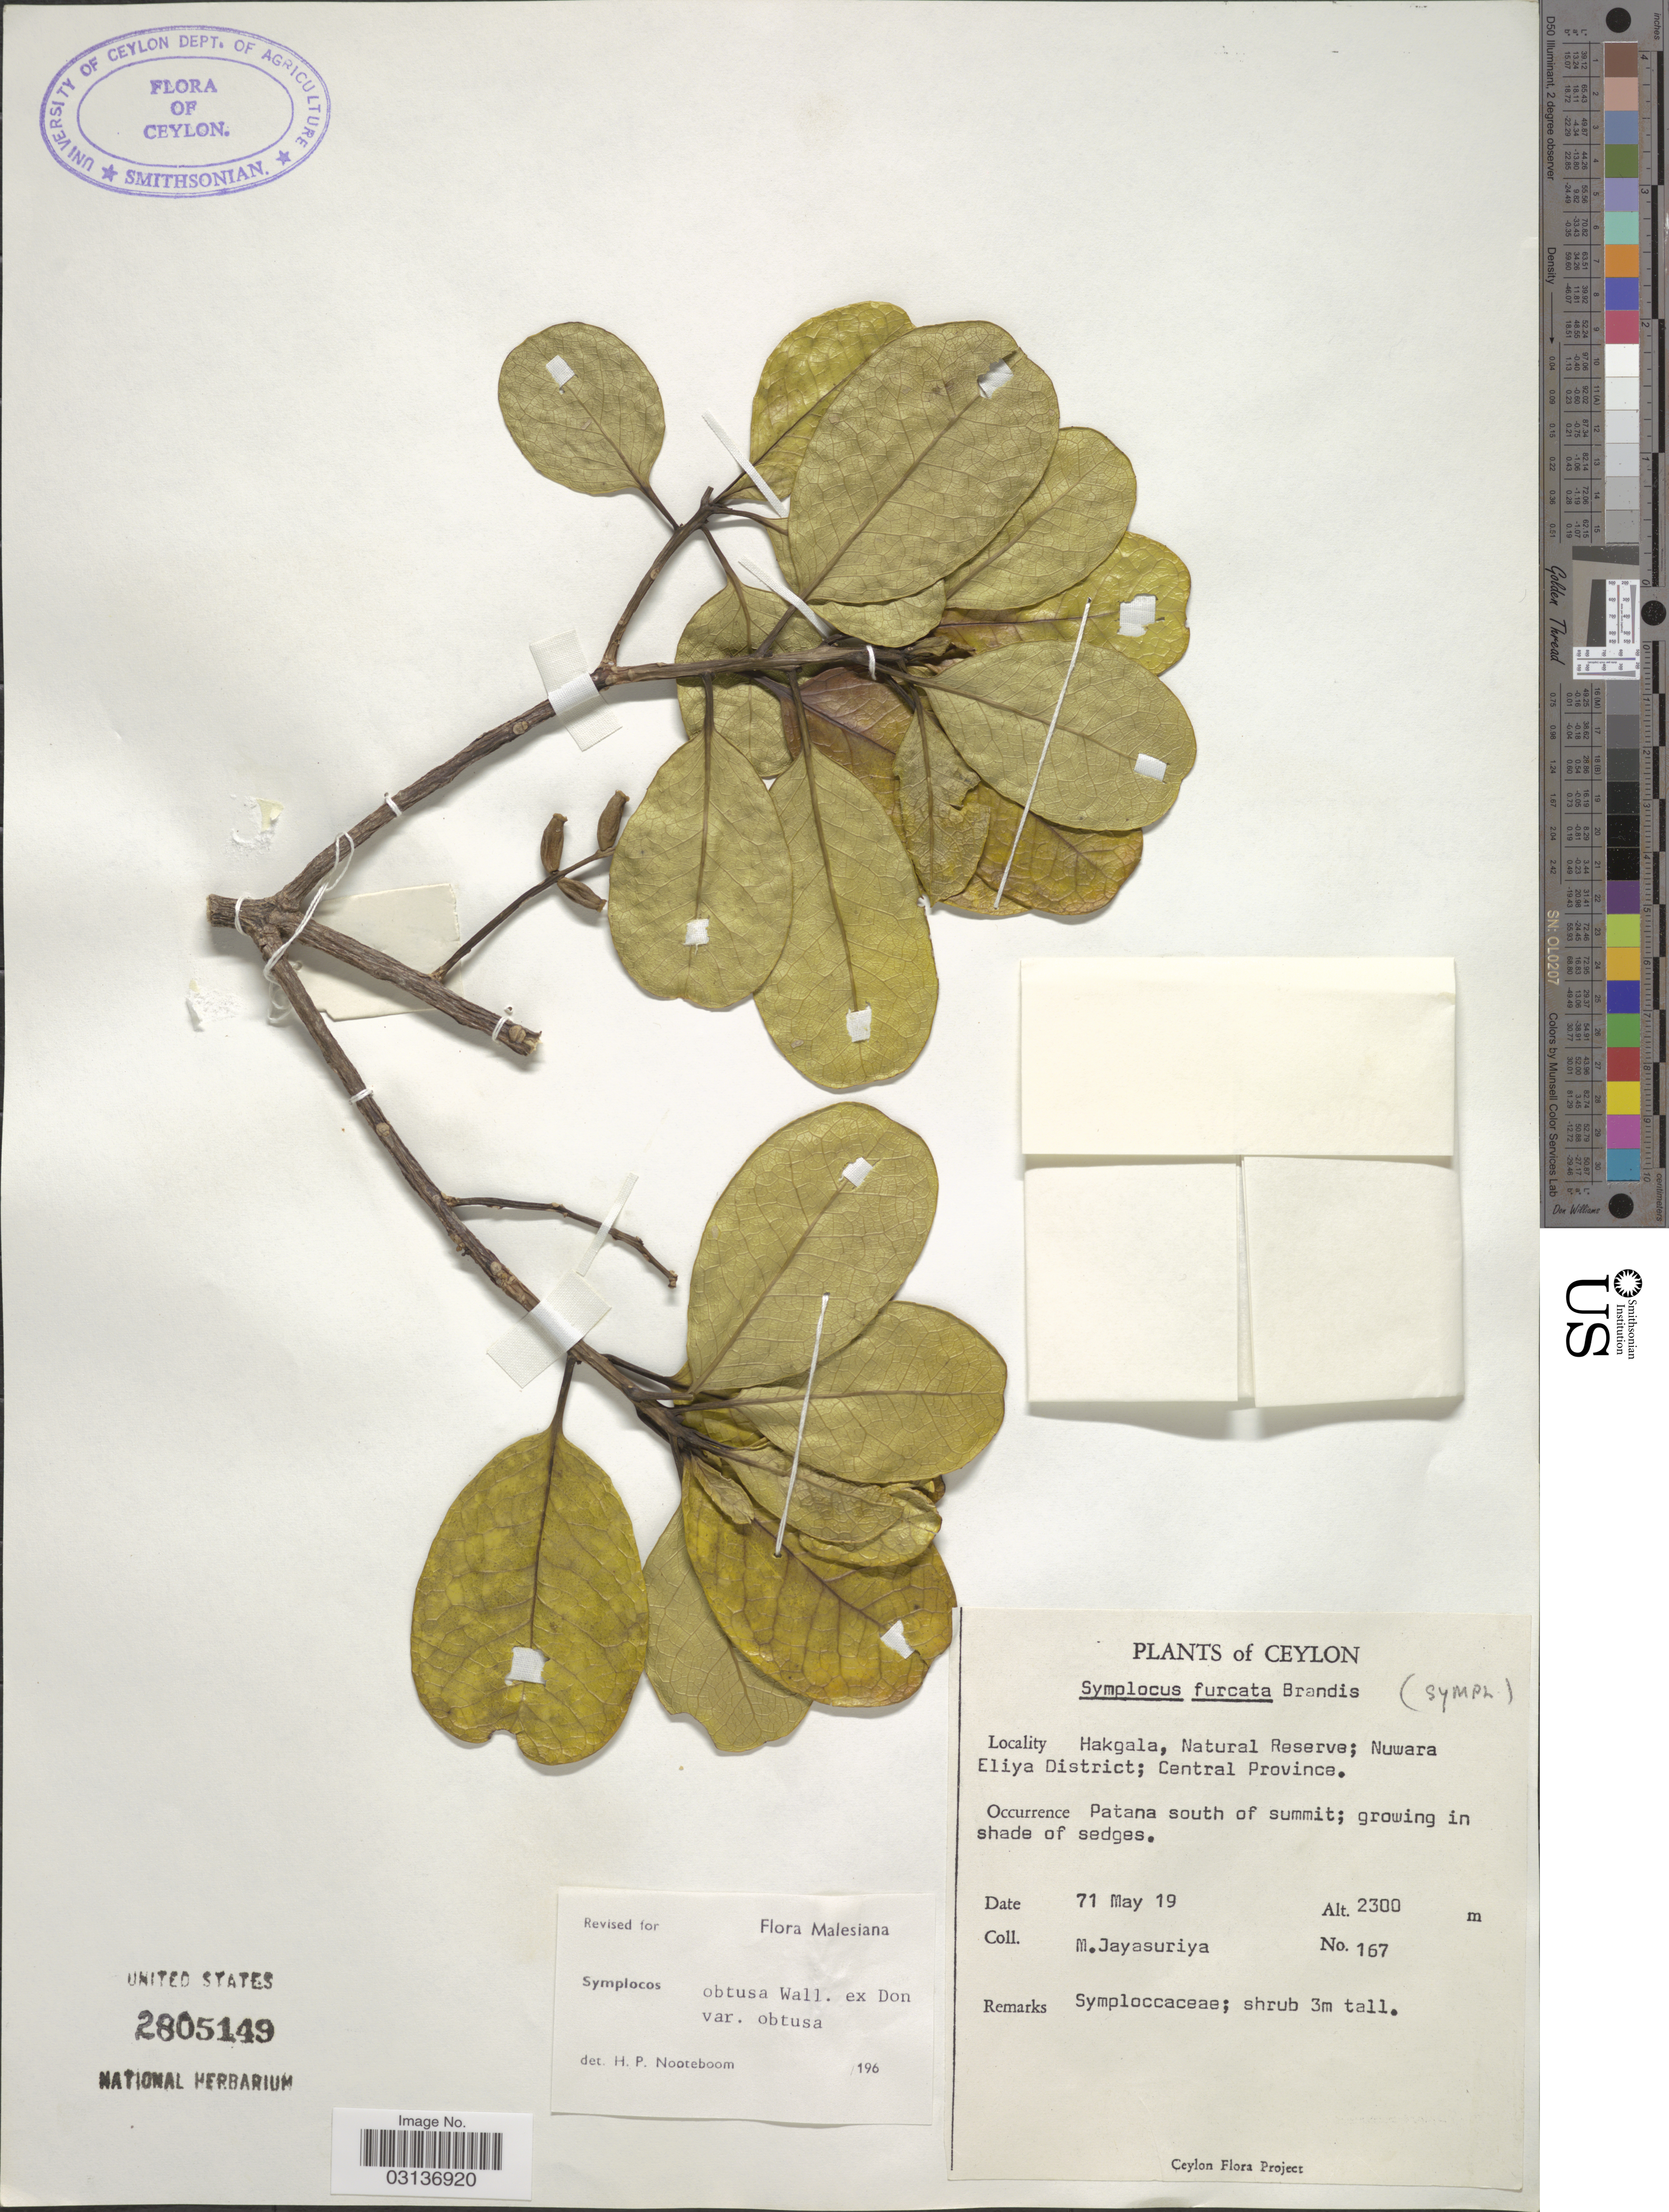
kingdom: Plantae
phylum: Tracheophyta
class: Magnoliopsida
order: Ericales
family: Symplocaceae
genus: Symplocos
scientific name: Symplocos obtusa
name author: Wall. ex G. Don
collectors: M. Jayasuriya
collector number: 167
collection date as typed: Transcribed d/m/y: 19/5/71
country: Sri Lanka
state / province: Central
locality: Ceylon. Hakgala, Natural Reserve; Nuwara Eliya District; Central Province.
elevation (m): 2300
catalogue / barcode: US 2805149